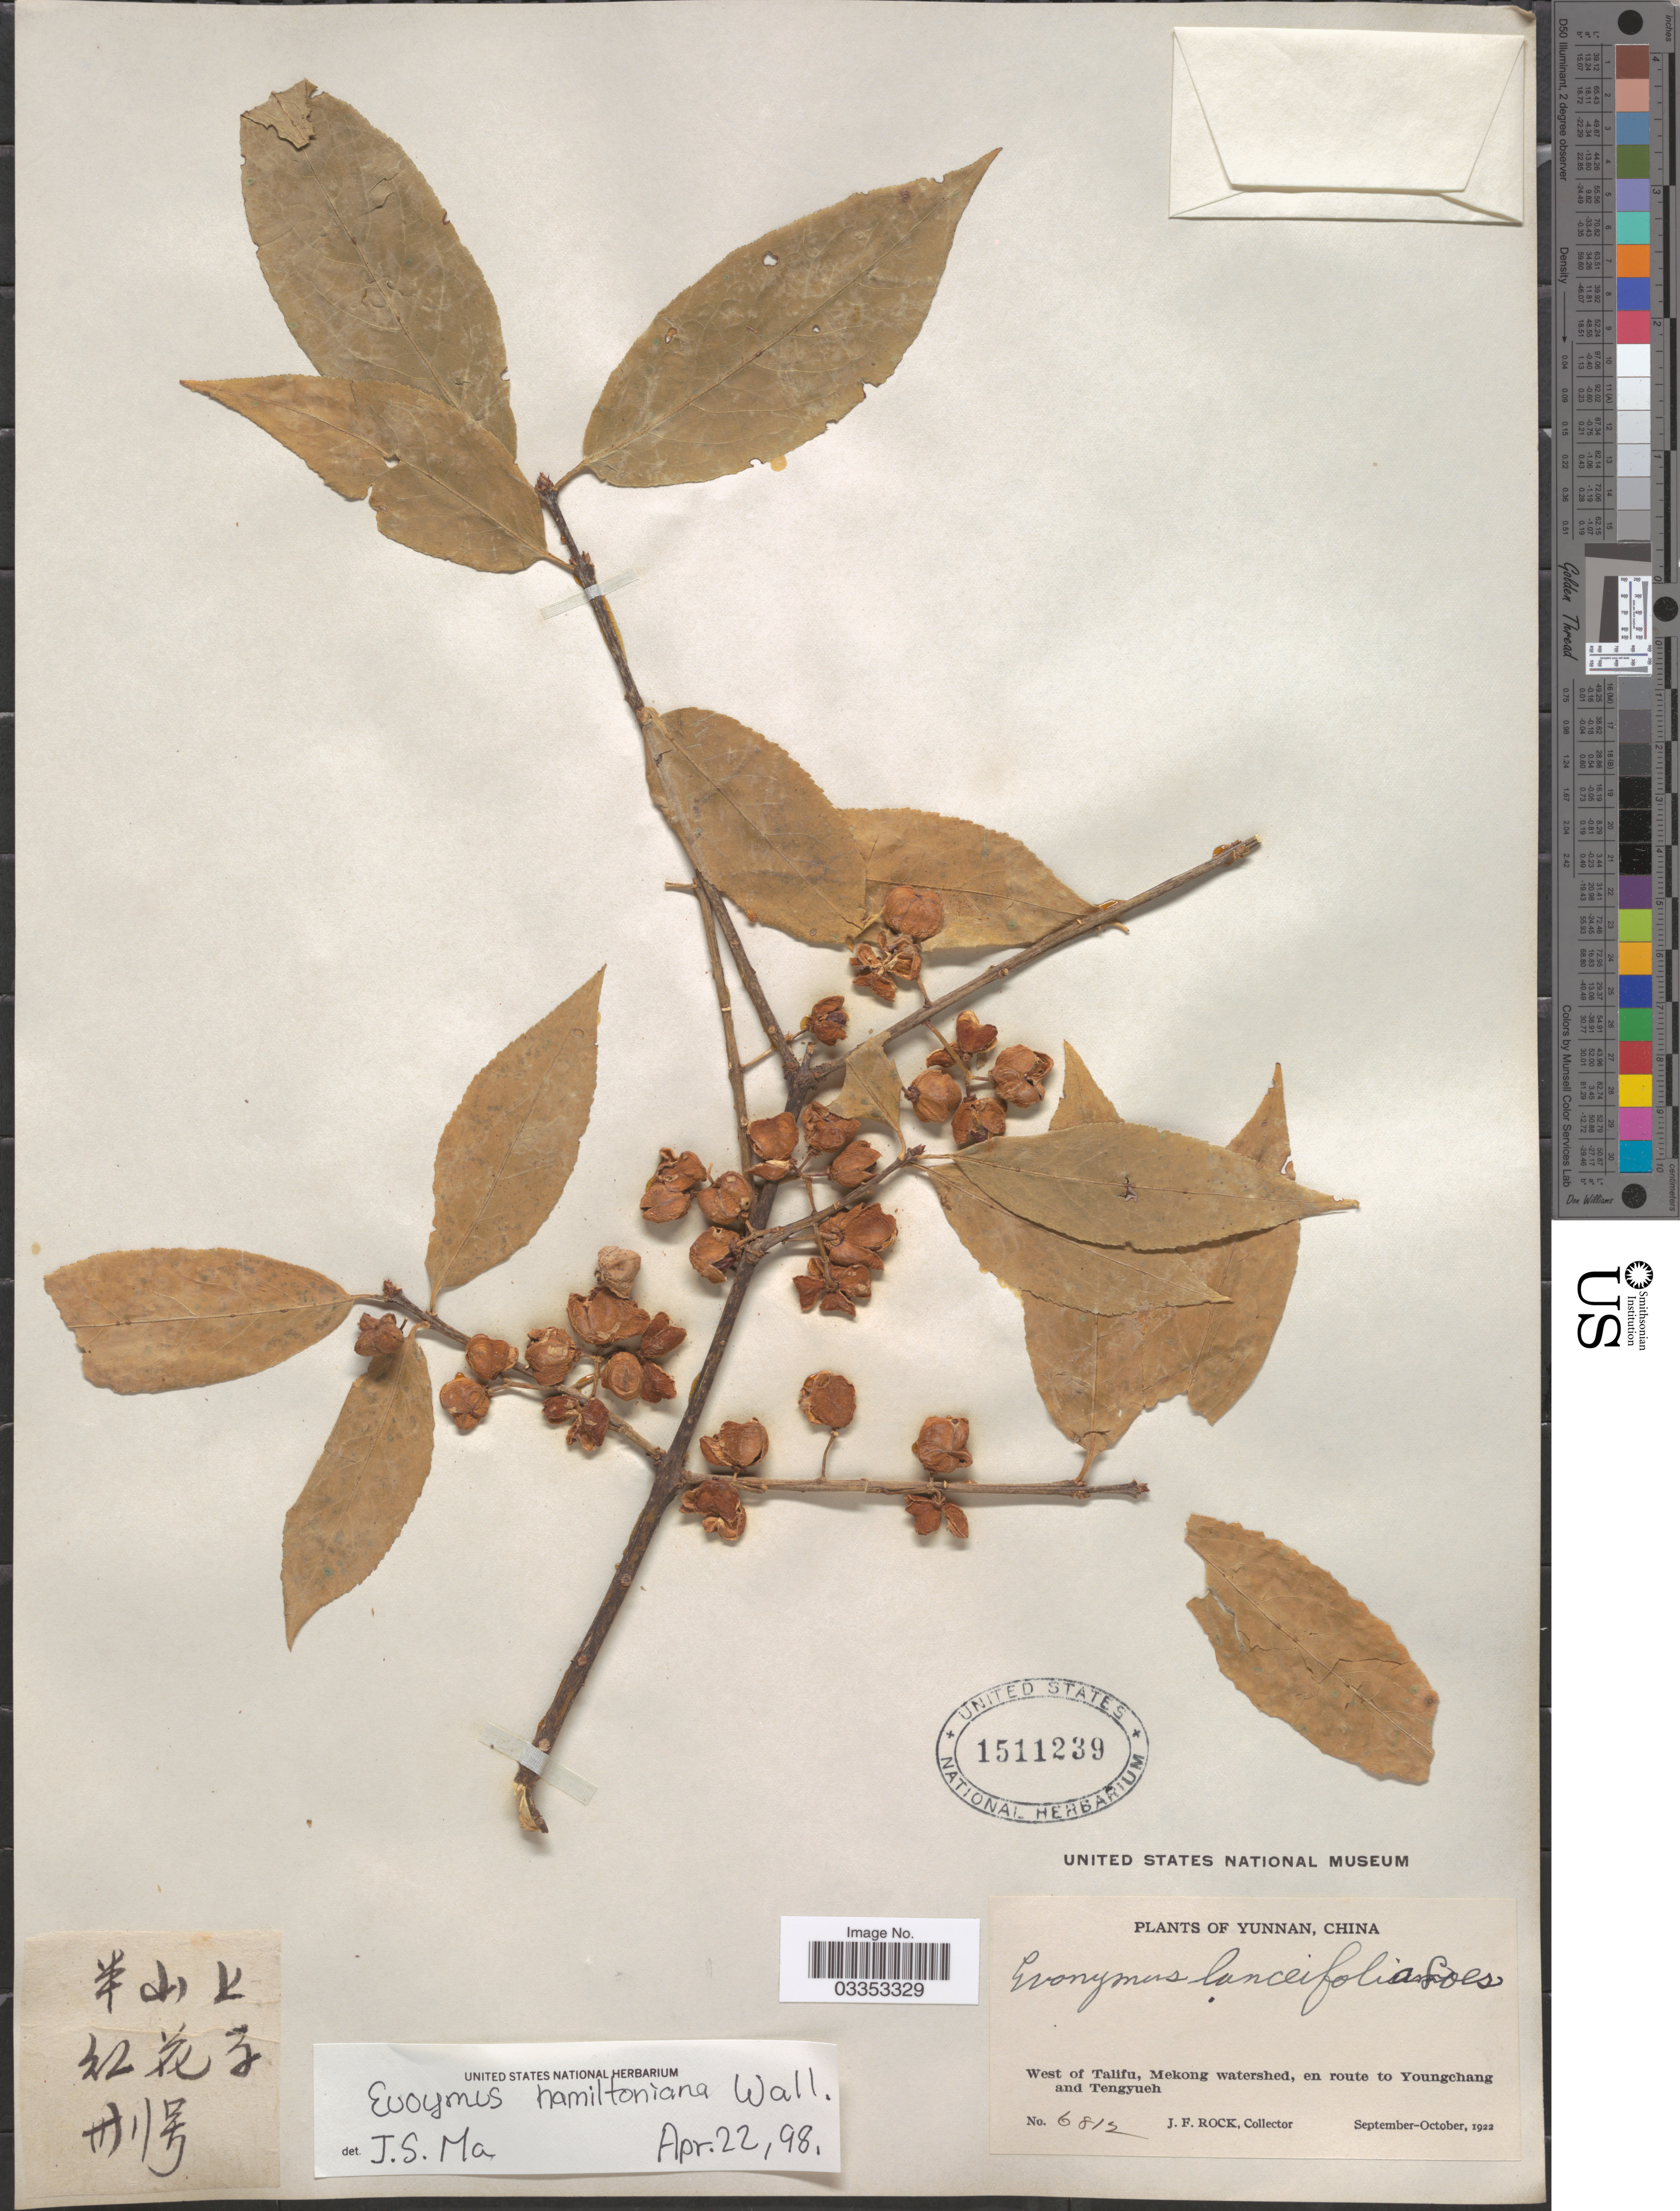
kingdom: Plantae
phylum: Tracheophyta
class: Magnoliopsida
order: Celastrales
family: Celastraceae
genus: Euonymus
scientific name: Euonymus hamiltonianus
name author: Wall.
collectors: J. Rock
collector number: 6812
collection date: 1922-09/1922-10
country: China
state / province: Yunnan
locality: West of Talifu, Mekong watershed, en route to Youngchang and Tengyueh.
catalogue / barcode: US 1511239